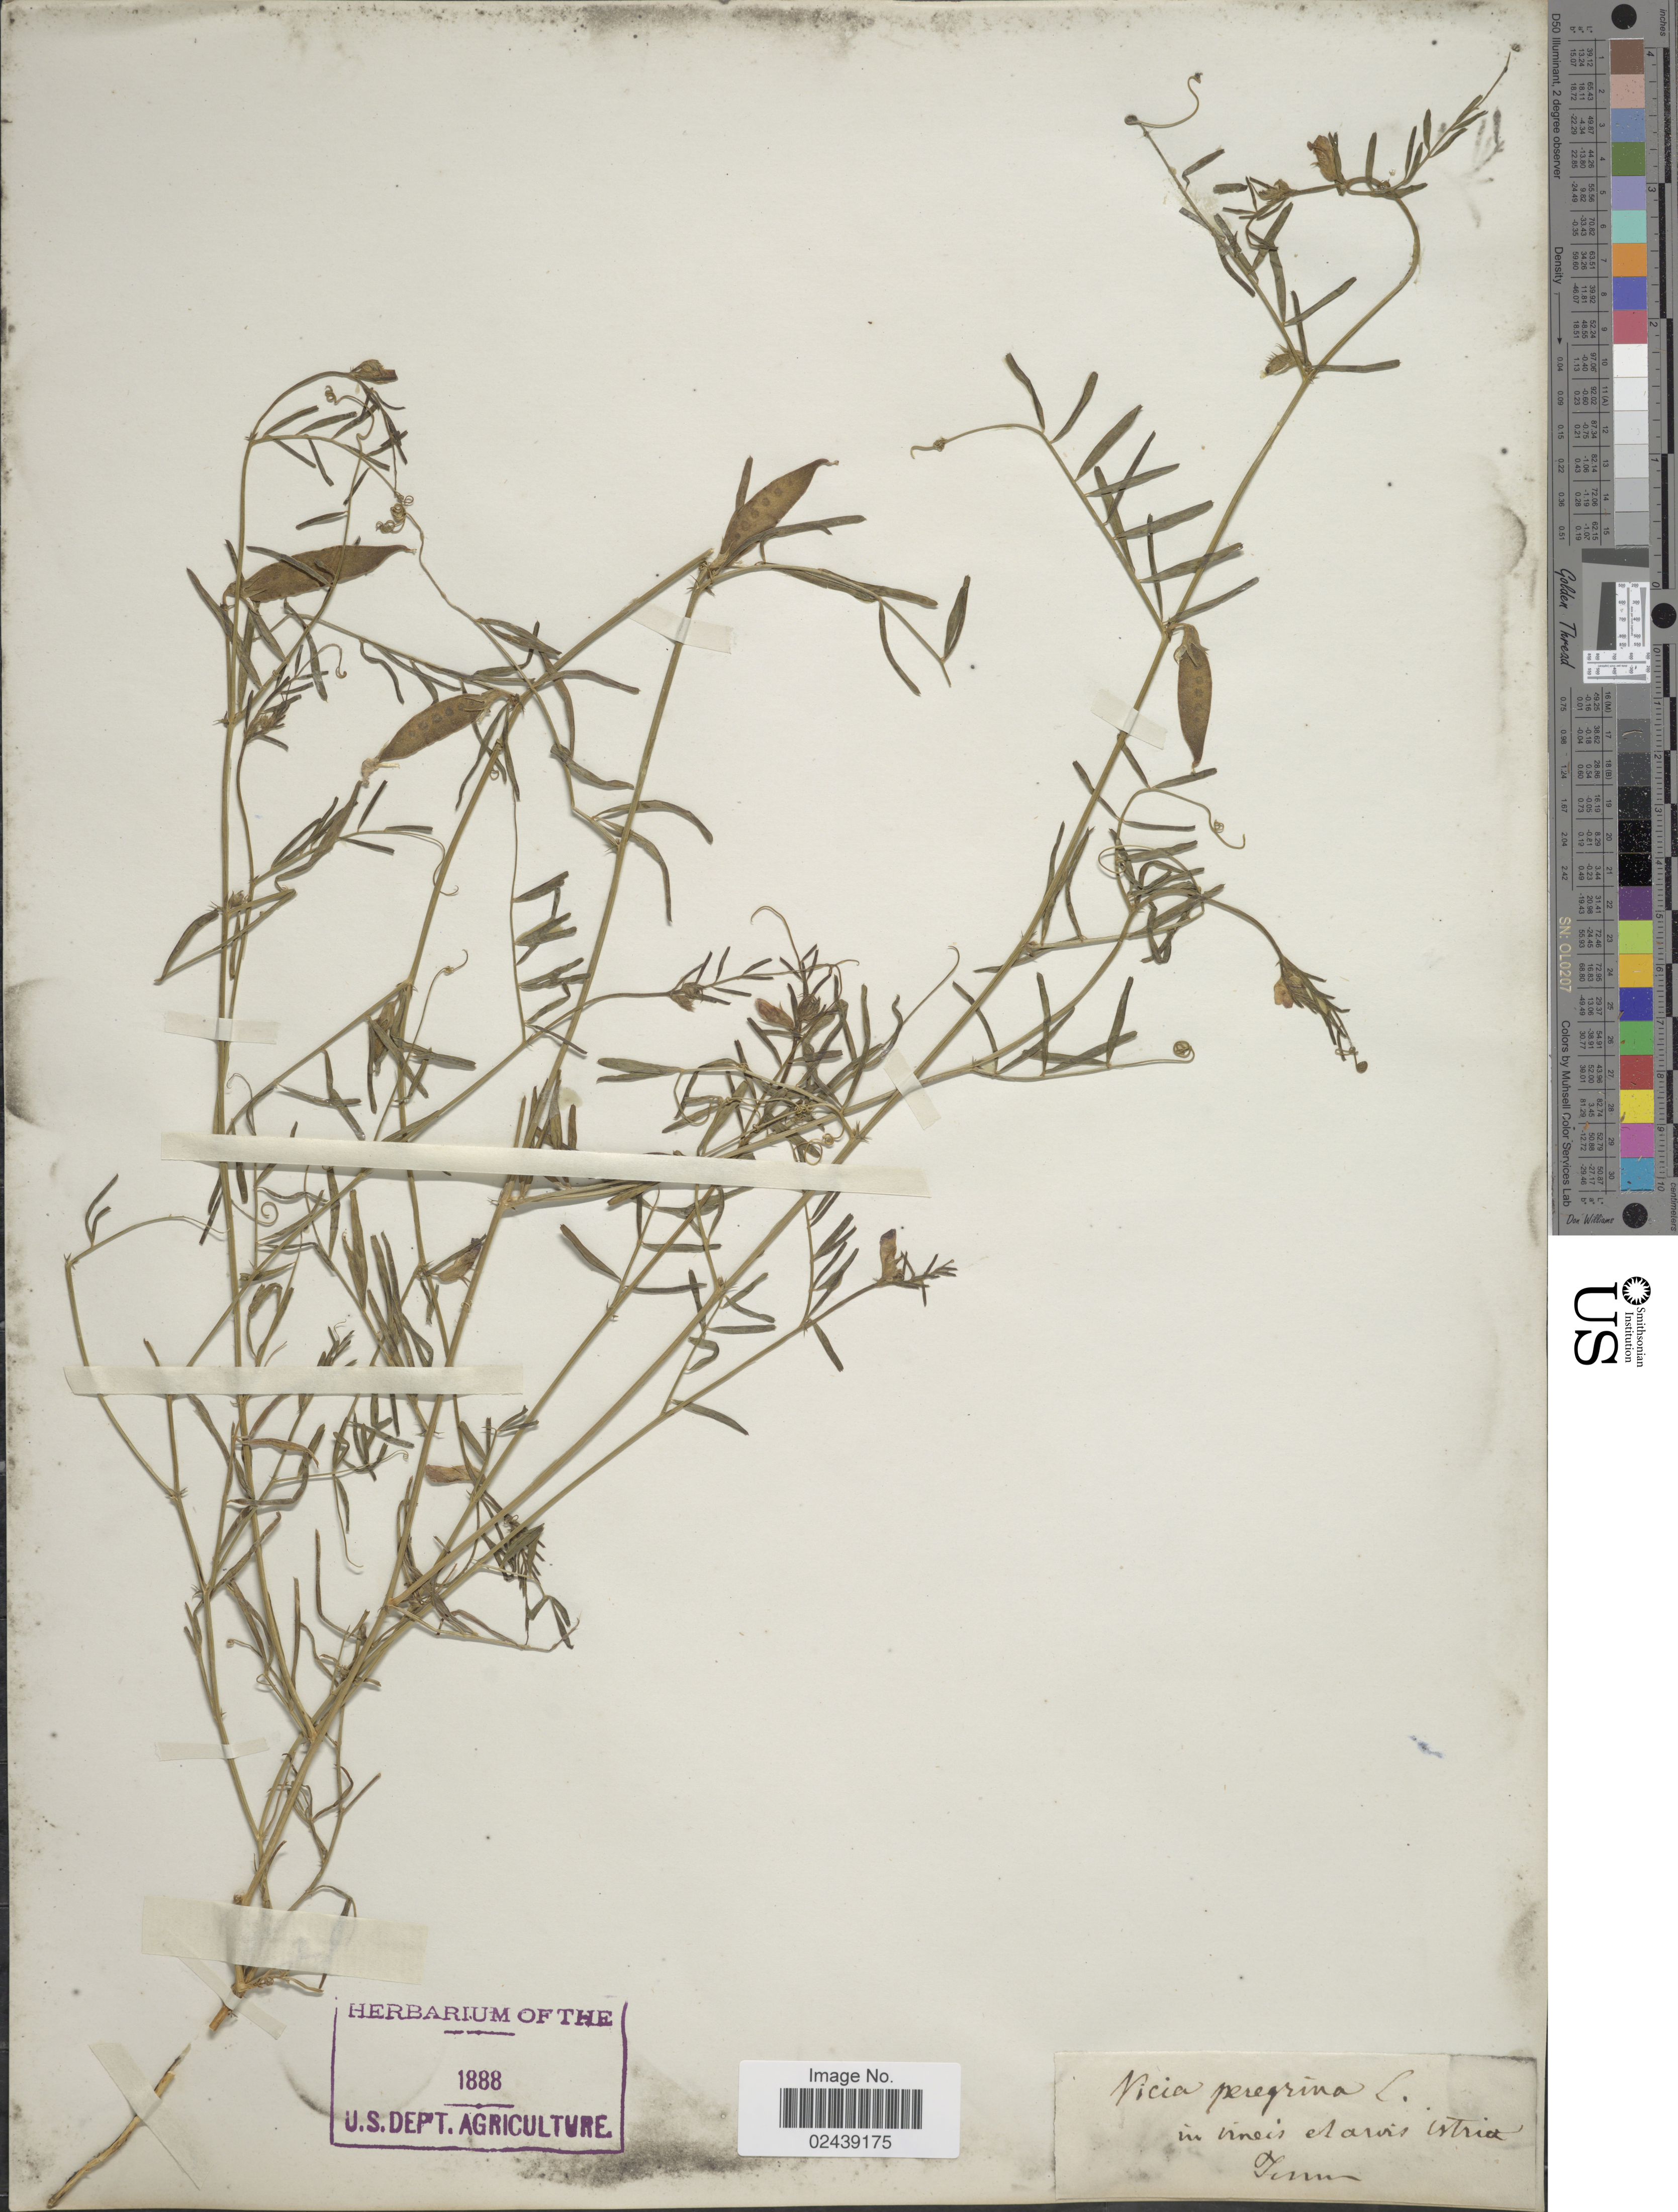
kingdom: Plantae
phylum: Tracheophyta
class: Magnoliopsida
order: Fabales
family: Fabaceae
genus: Vicia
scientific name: Vicia peregrina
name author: L.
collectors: -. Tonini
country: Italy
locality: In irneis et aris istria [interpreted]